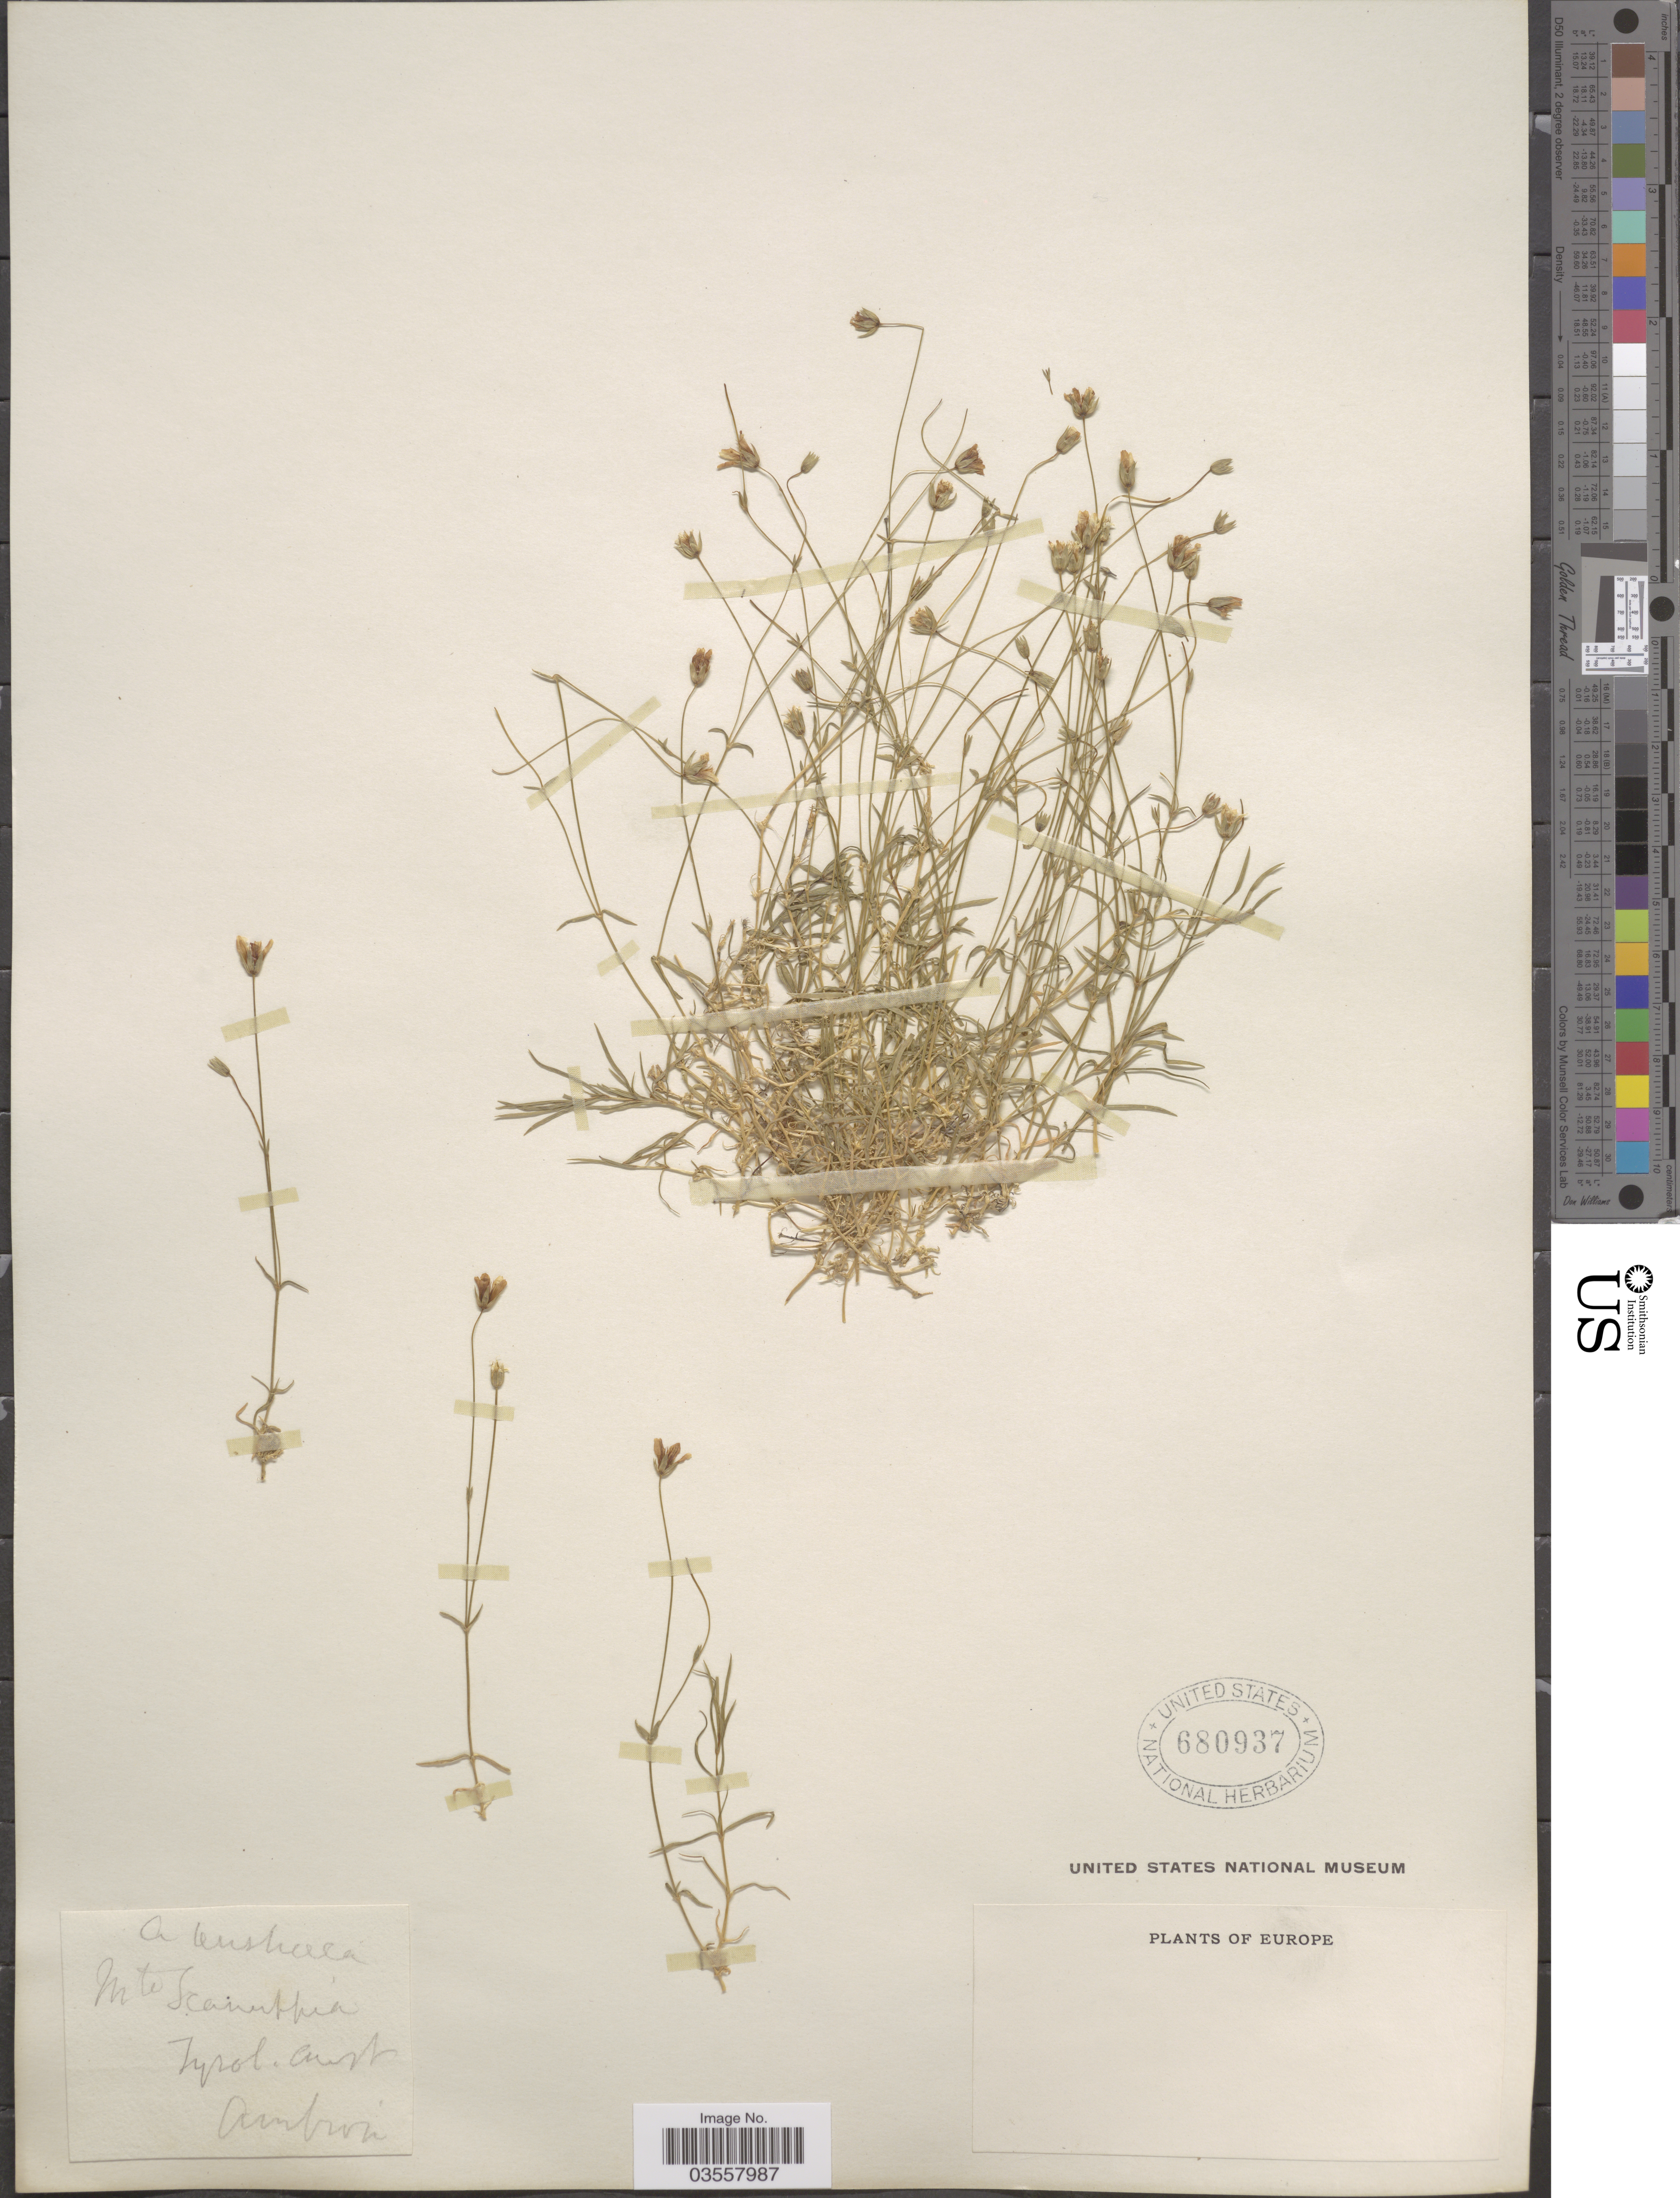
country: Italy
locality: Mte Scanuppia. Tyrol. aust. Europe.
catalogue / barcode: US 680937